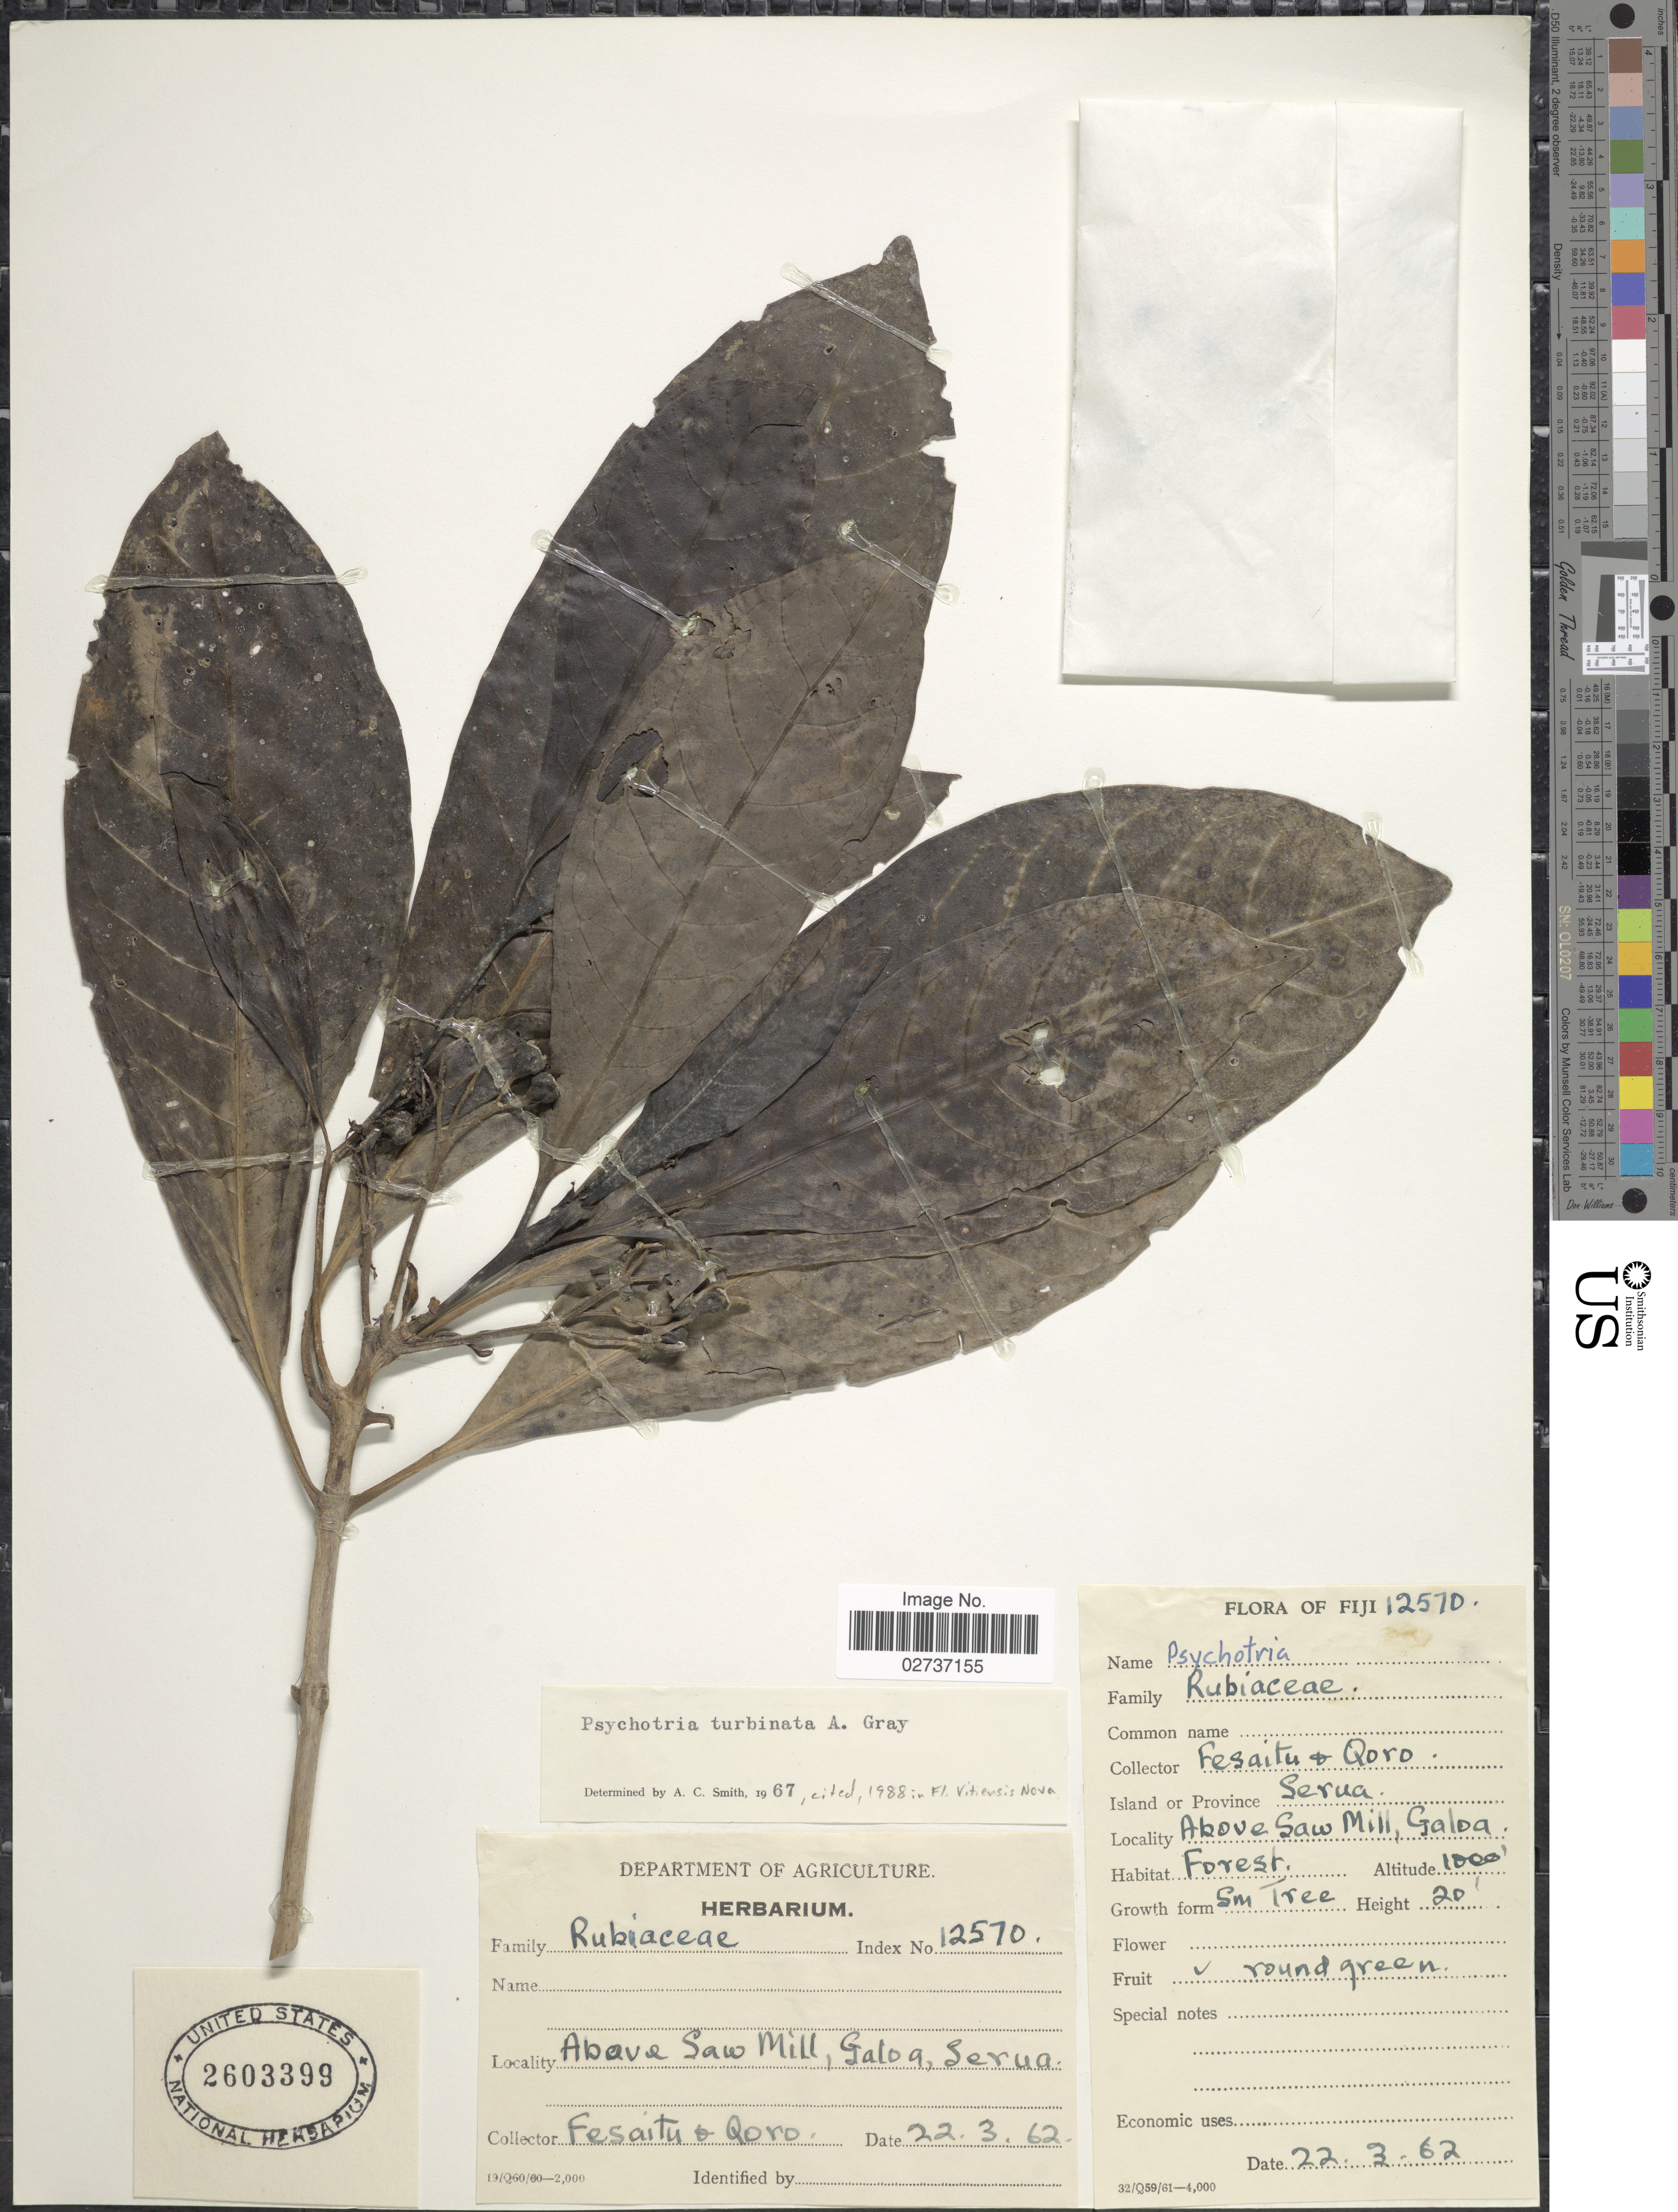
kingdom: Plantae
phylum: Tracheophyta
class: Magnoliopsida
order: Gentianales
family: Rubiaceae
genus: Psychotria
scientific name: Psychotria turbinata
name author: A. Gray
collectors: Fesaitu & Qoro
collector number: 12570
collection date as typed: Transcribed d/m/y: 22/3/62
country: Fiji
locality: Serua, Above Saw Mill, Galoa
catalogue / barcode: US 2603399